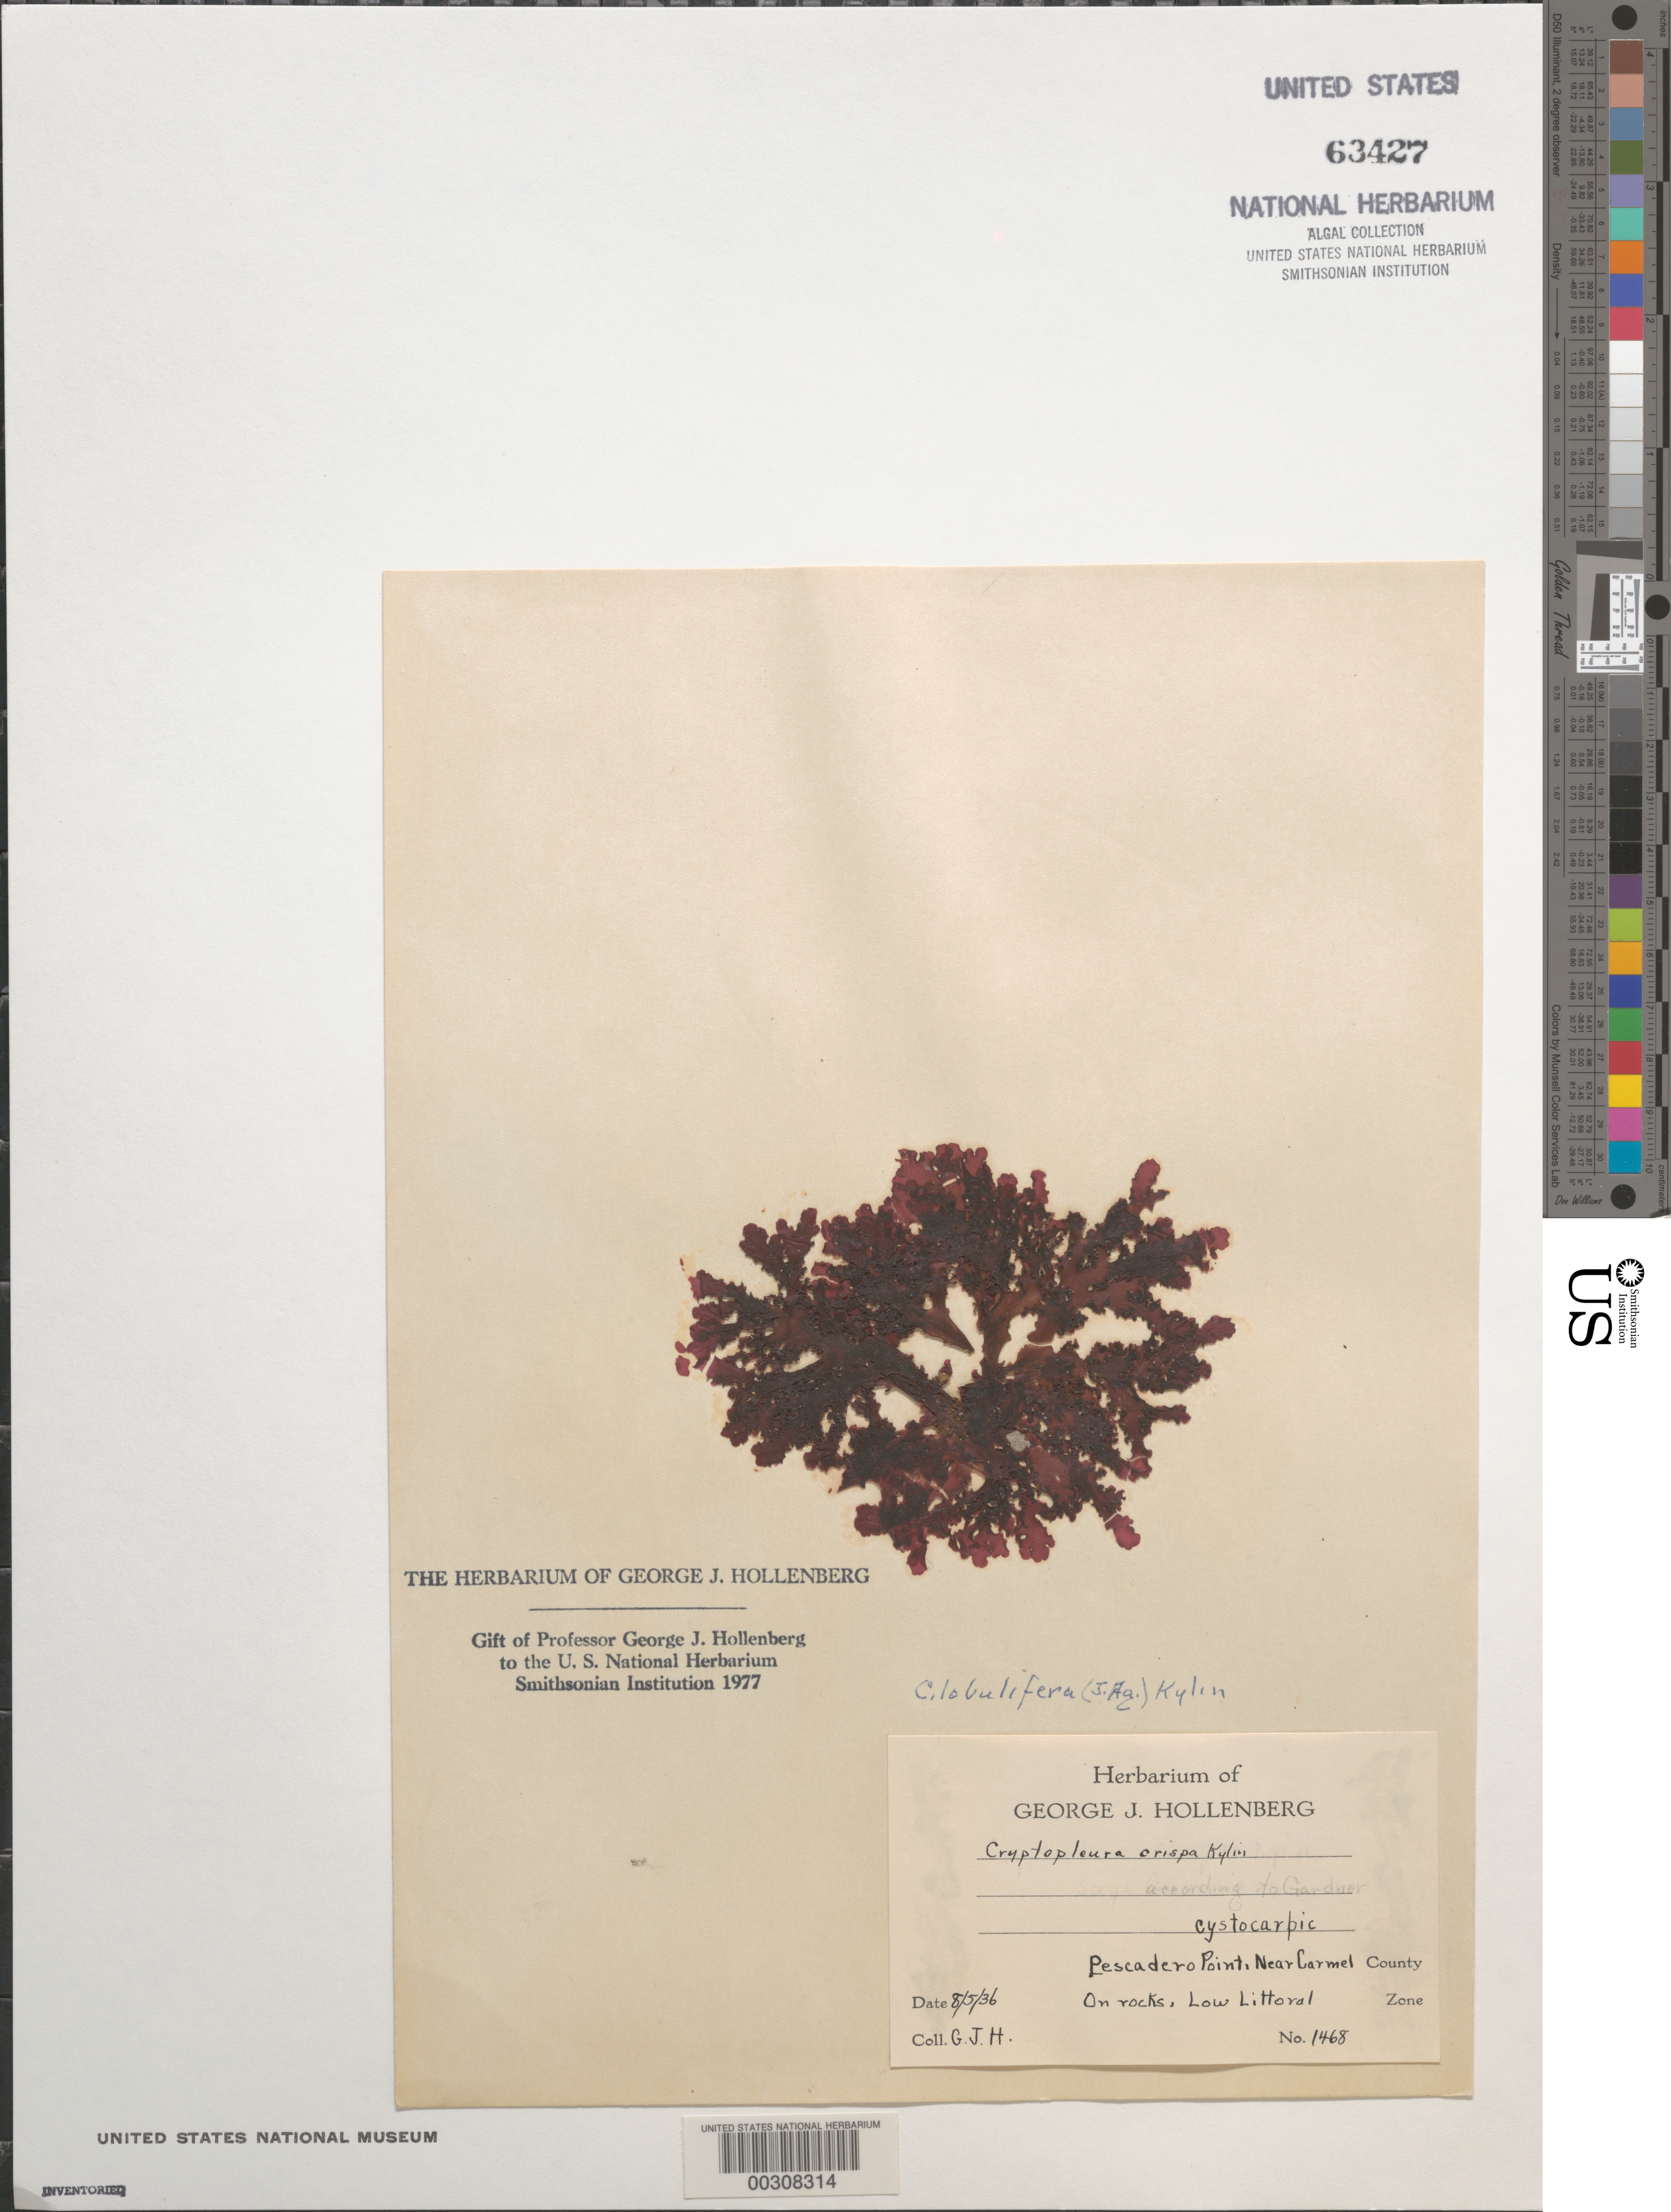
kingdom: Plantae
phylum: Rhodophyta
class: Florideophyceae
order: Ceramiales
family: Delesseriaceae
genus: Cryptopleura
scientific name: Cryptopleura lobulifera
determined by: Hollenberg, George J.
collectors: G. Hollenberg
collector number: GJH 1468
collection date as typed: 05 Aug 1936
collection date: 1936-08-05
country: United States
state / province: California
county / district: Monterey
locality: Pescadero Point, near Carmel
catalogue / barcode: US 63427